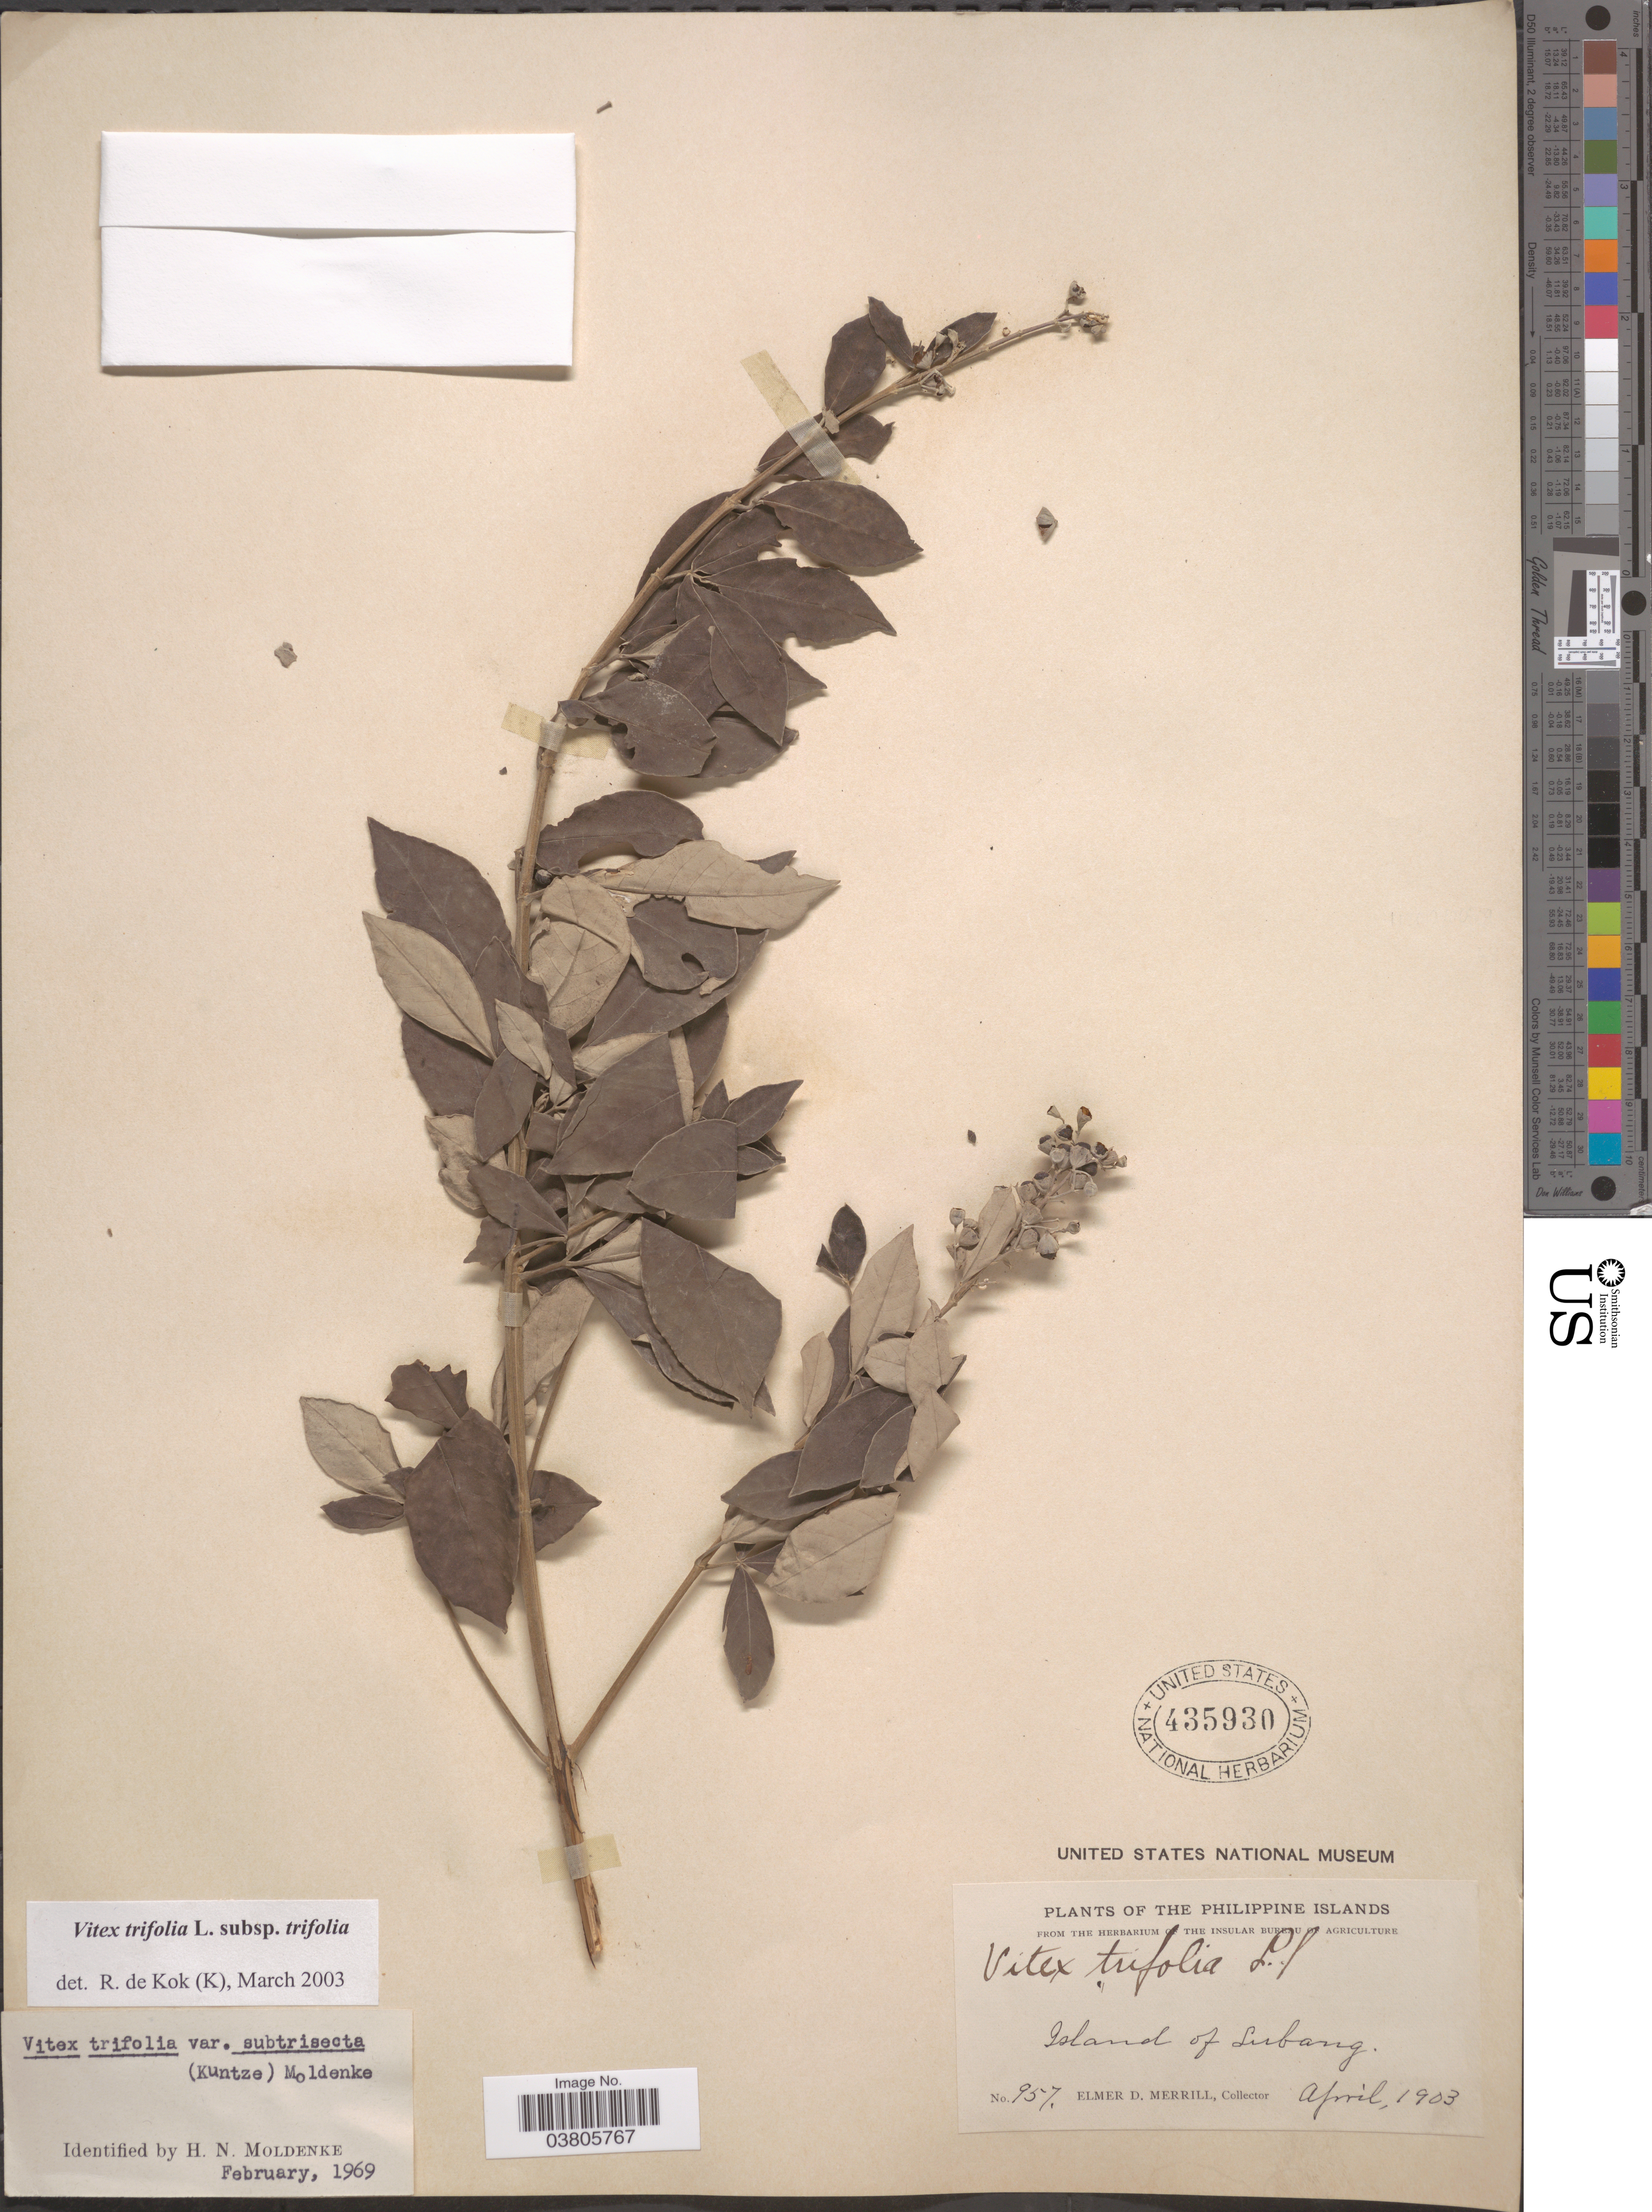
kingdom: Plantae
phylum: Tracheophyta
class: Magnoliopsida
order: Lamiales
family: Lamiaceae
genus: Vitex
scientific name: Vitex trifolia subsp. trifolia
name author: Vahl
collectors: E. D. Merrill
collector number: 957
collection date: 1903-04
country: Philippines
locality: Philippine Islands. Island of Lubang.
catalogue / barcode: US 435930